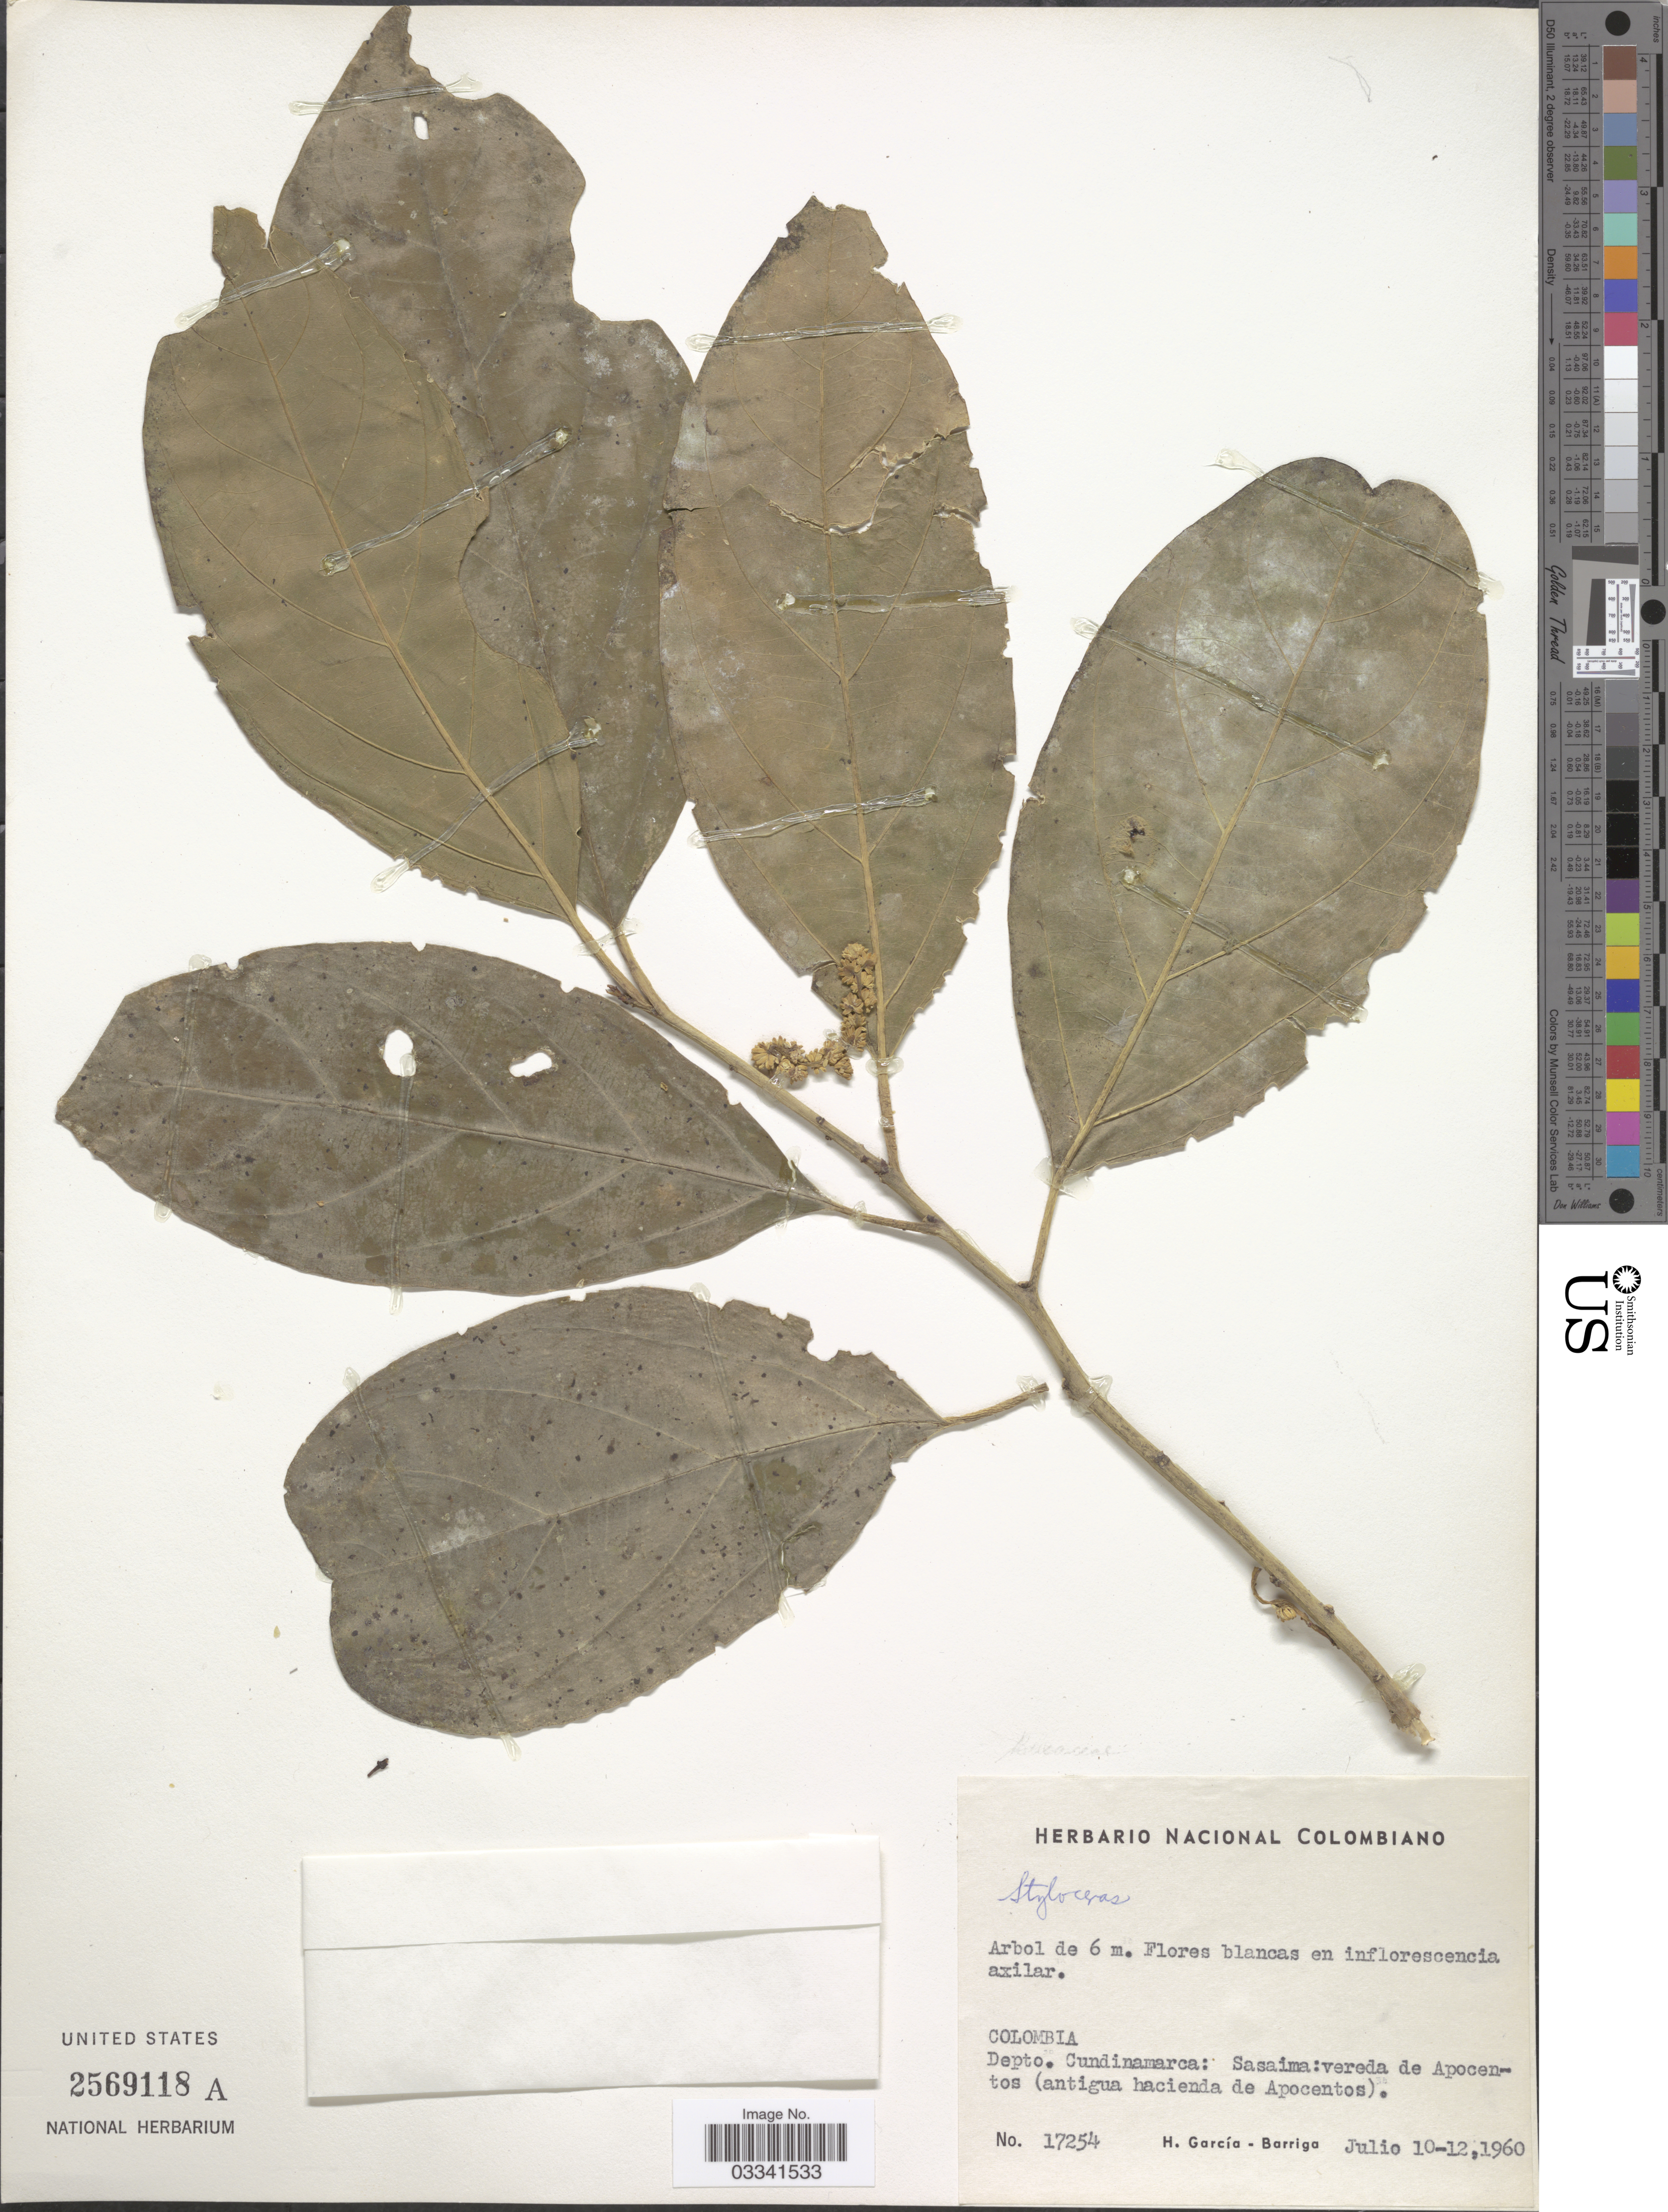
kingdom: Plantae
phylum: Tracheophyta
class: Magnoliopsida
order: Buxales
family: Buxaceae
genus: Styloceras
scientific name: Styloceras laurifolium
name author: (Willd.) Kunth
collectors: H. García Barriga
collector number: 17254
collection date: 1960-07-10/1960-07-12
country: Colombia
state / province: Cundinamarca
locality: Depto. Cundinamarca: Sasaima: vereda de Apocentos (antigua hacienda de Apocentos).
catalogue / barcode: US 2569118A